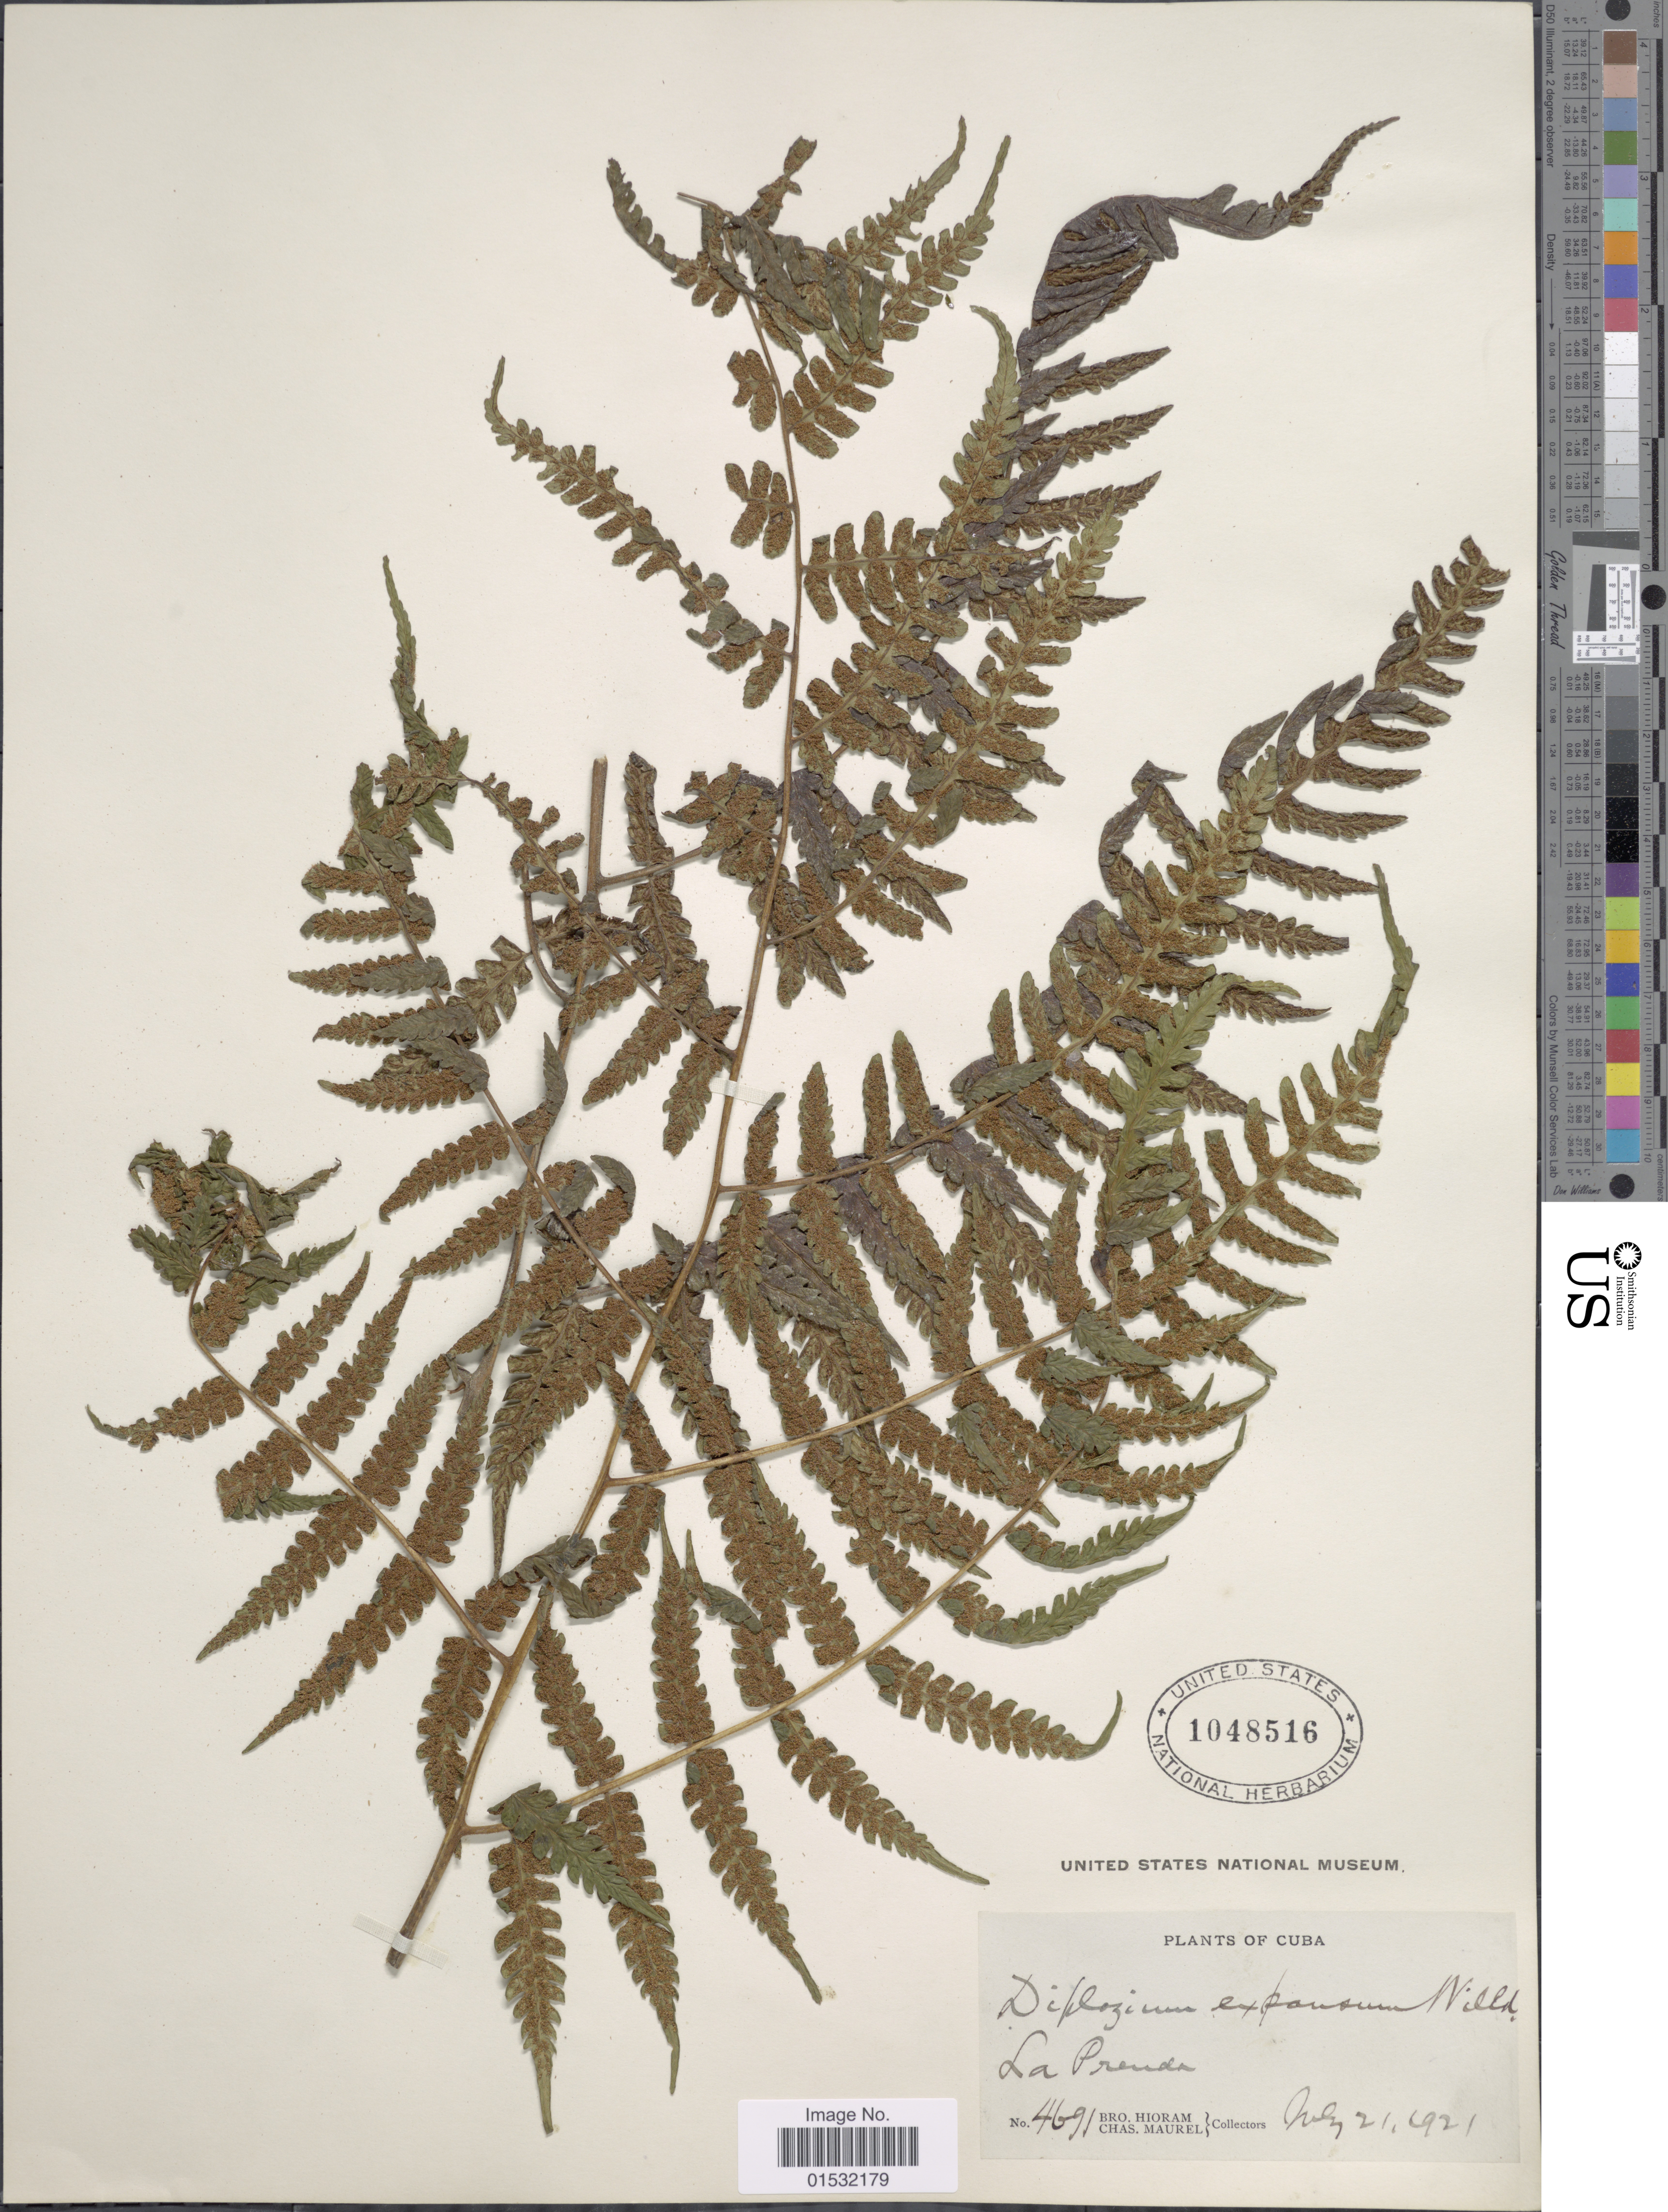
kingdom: Plantae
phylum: Tracheophyta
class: Polypodiopsida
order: Polypodiales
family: Athyriaceae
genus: Diplazium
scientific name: Diplazium fuertesii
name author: Brause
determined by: Sánchez, C.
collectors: Bro. Hioram & C. Maurel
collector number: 4691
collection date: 1921-07-21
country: Cuba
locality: La Prenda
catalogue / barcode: US 1048516